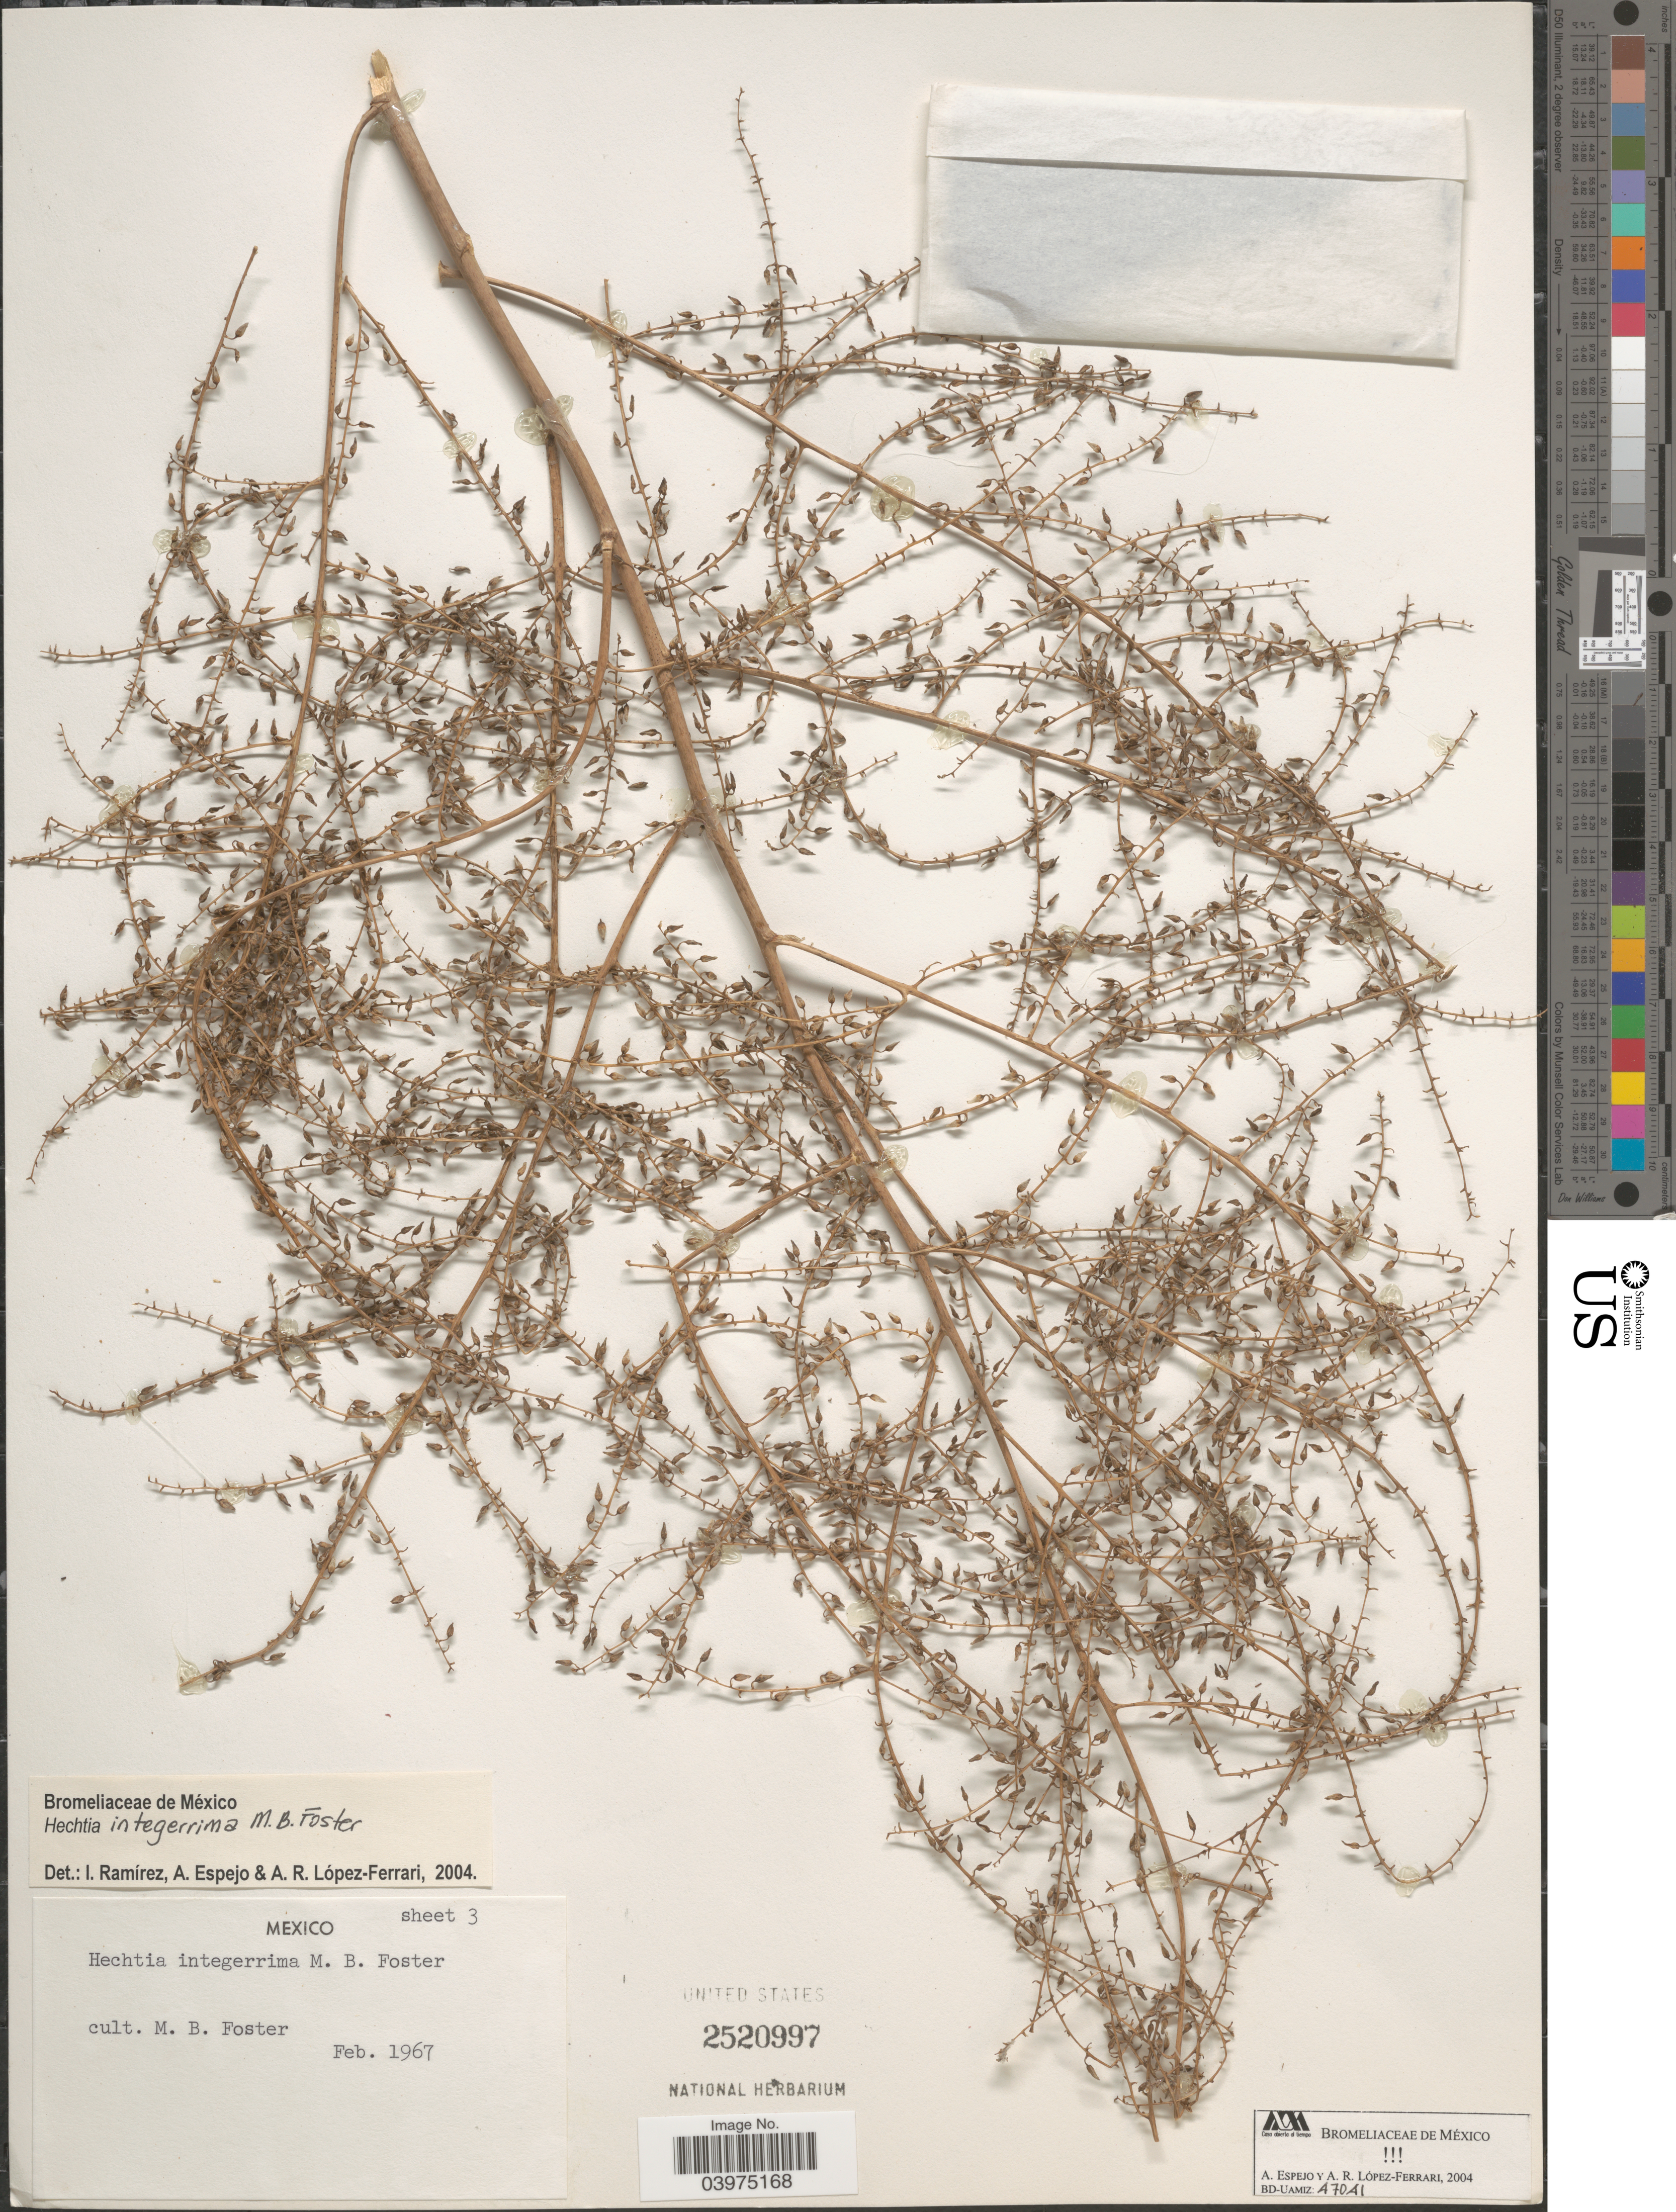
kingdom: Plantae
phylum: Tracheophyta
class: Liliopsida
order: Poales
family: Bromeliaceae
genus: Hechtia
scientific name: Hechtia integerrima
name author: M.B. Foster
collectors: M. B. Foster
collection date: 1967-02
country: Mexico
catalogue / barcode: US 2520997